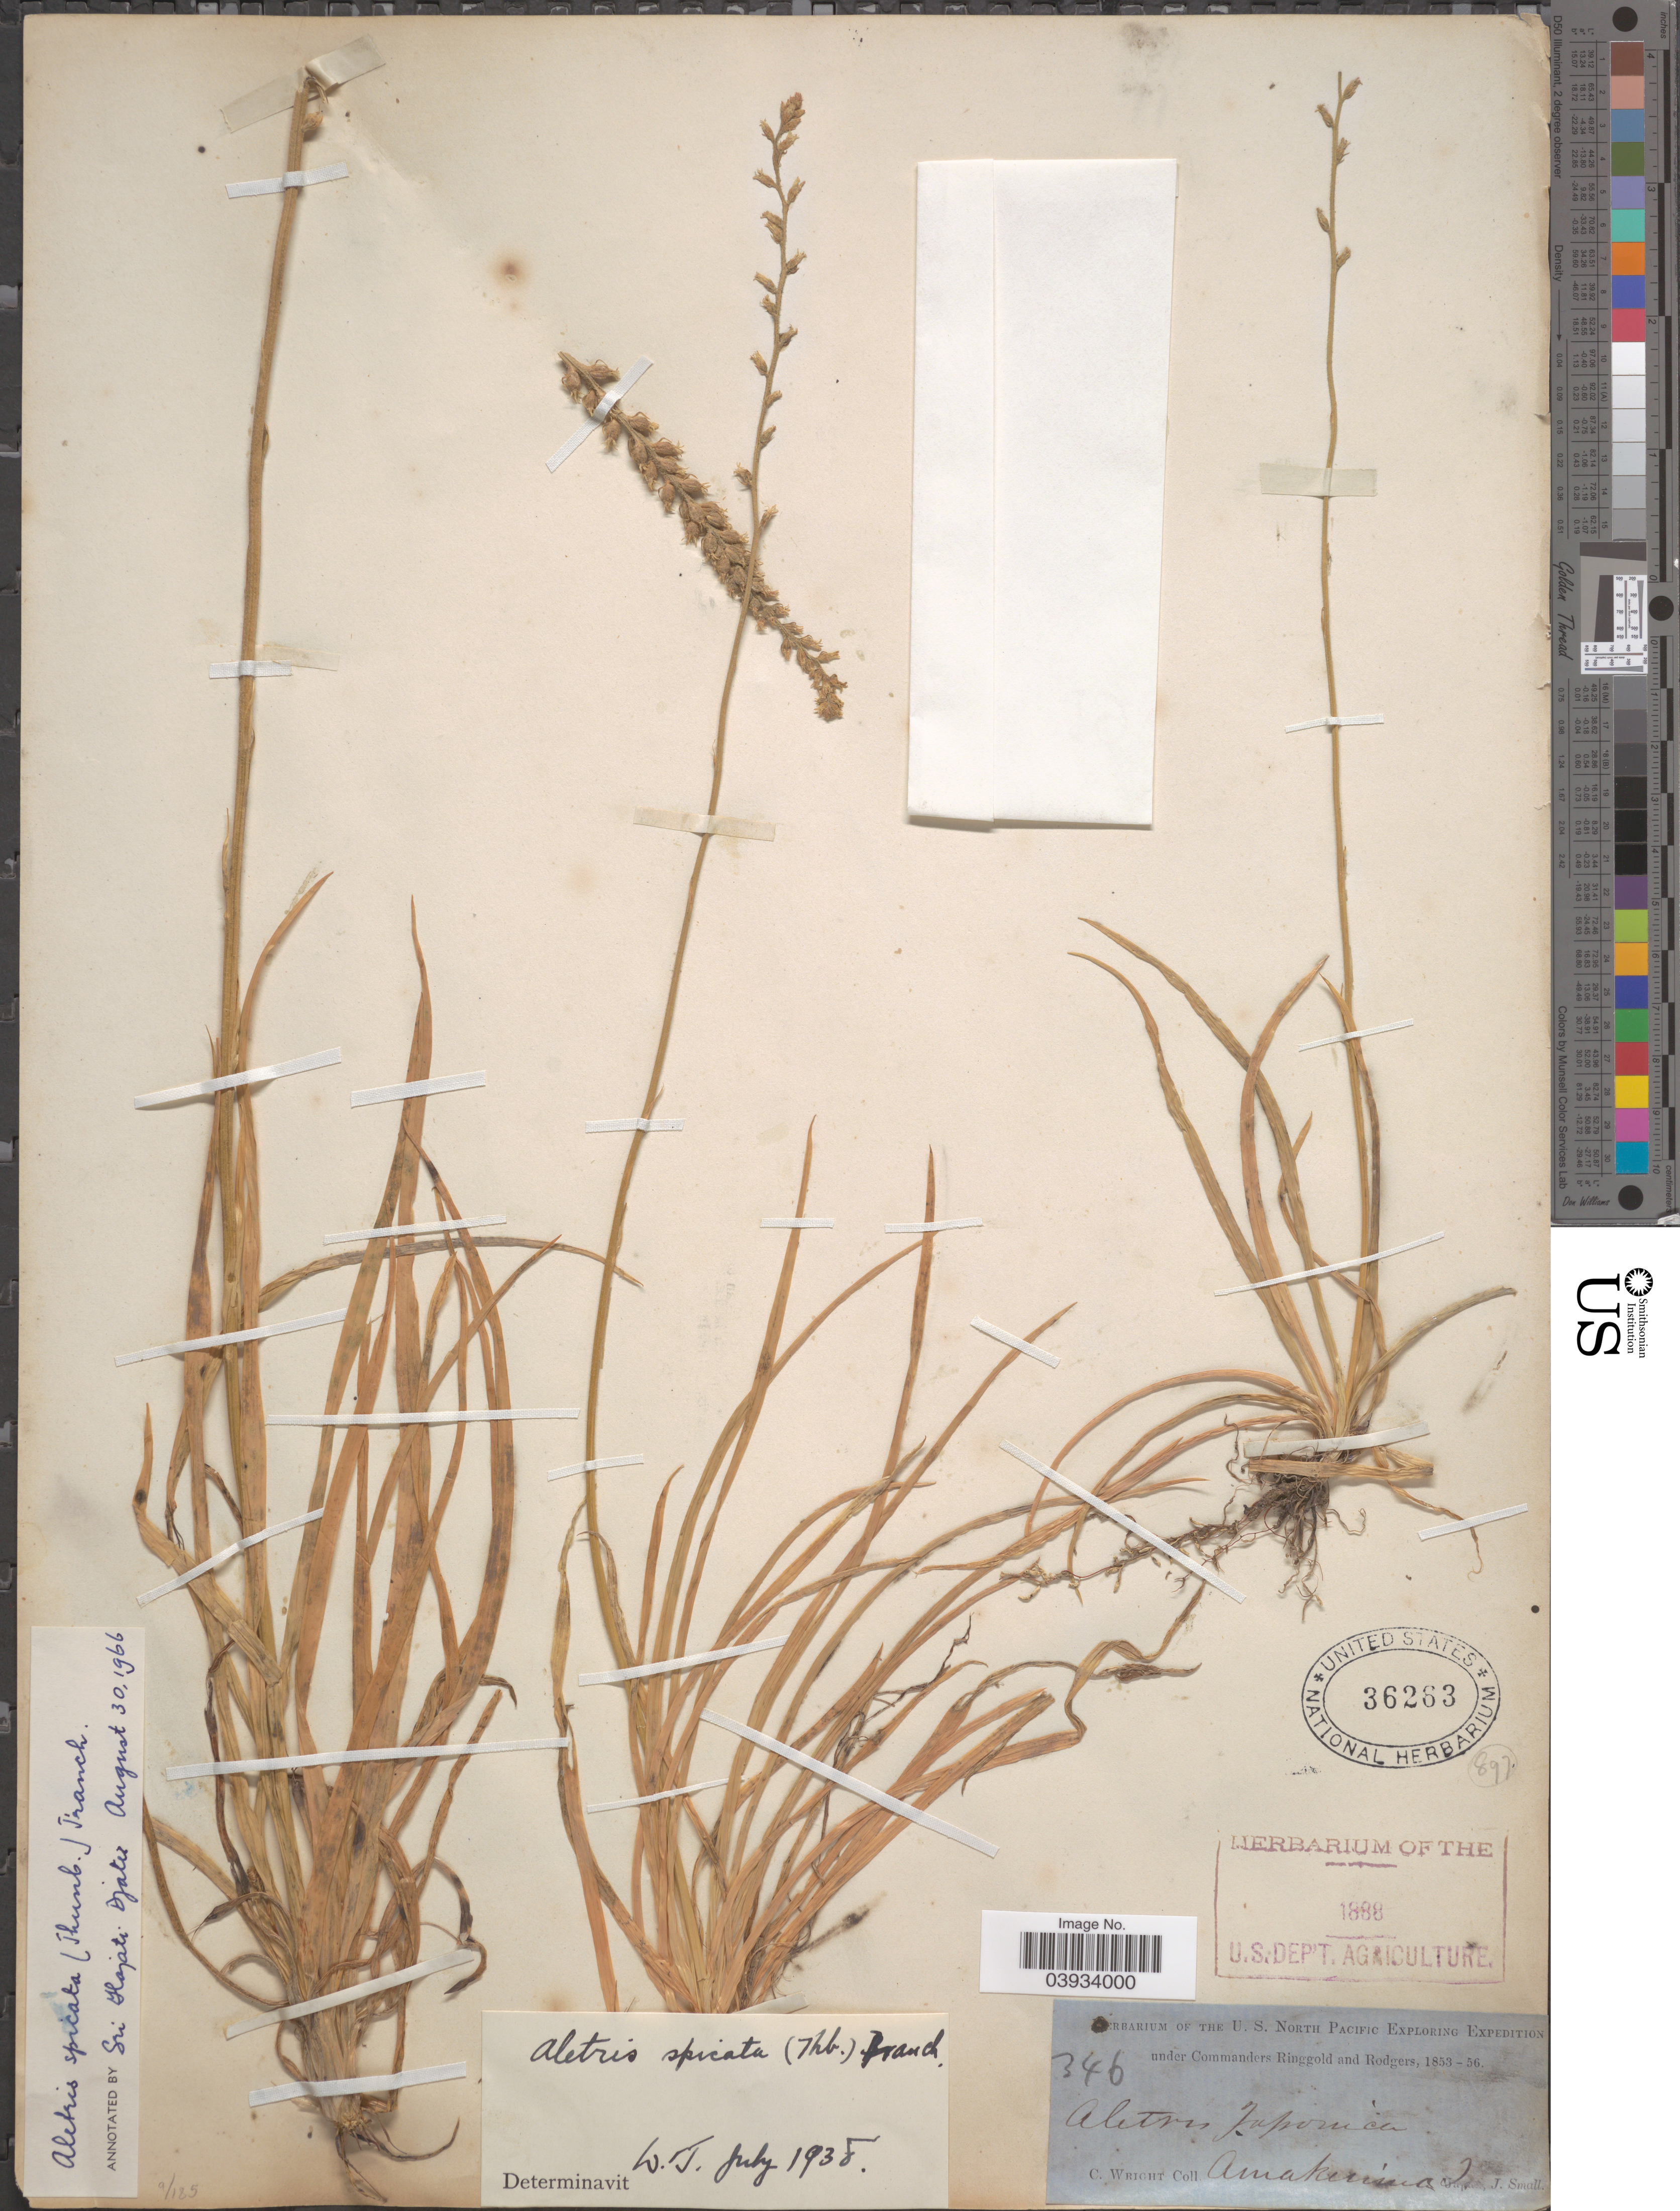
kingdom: Plantae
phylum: Tracheophyta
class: Liliopsida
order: Dioscoreales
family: Nartheciaceae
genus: Aletris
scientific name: Aletris spicata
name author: (Thunb.) Franch.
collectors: C. Wright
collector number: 346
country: Japan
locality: Amakirima I.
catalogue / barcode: US 36263